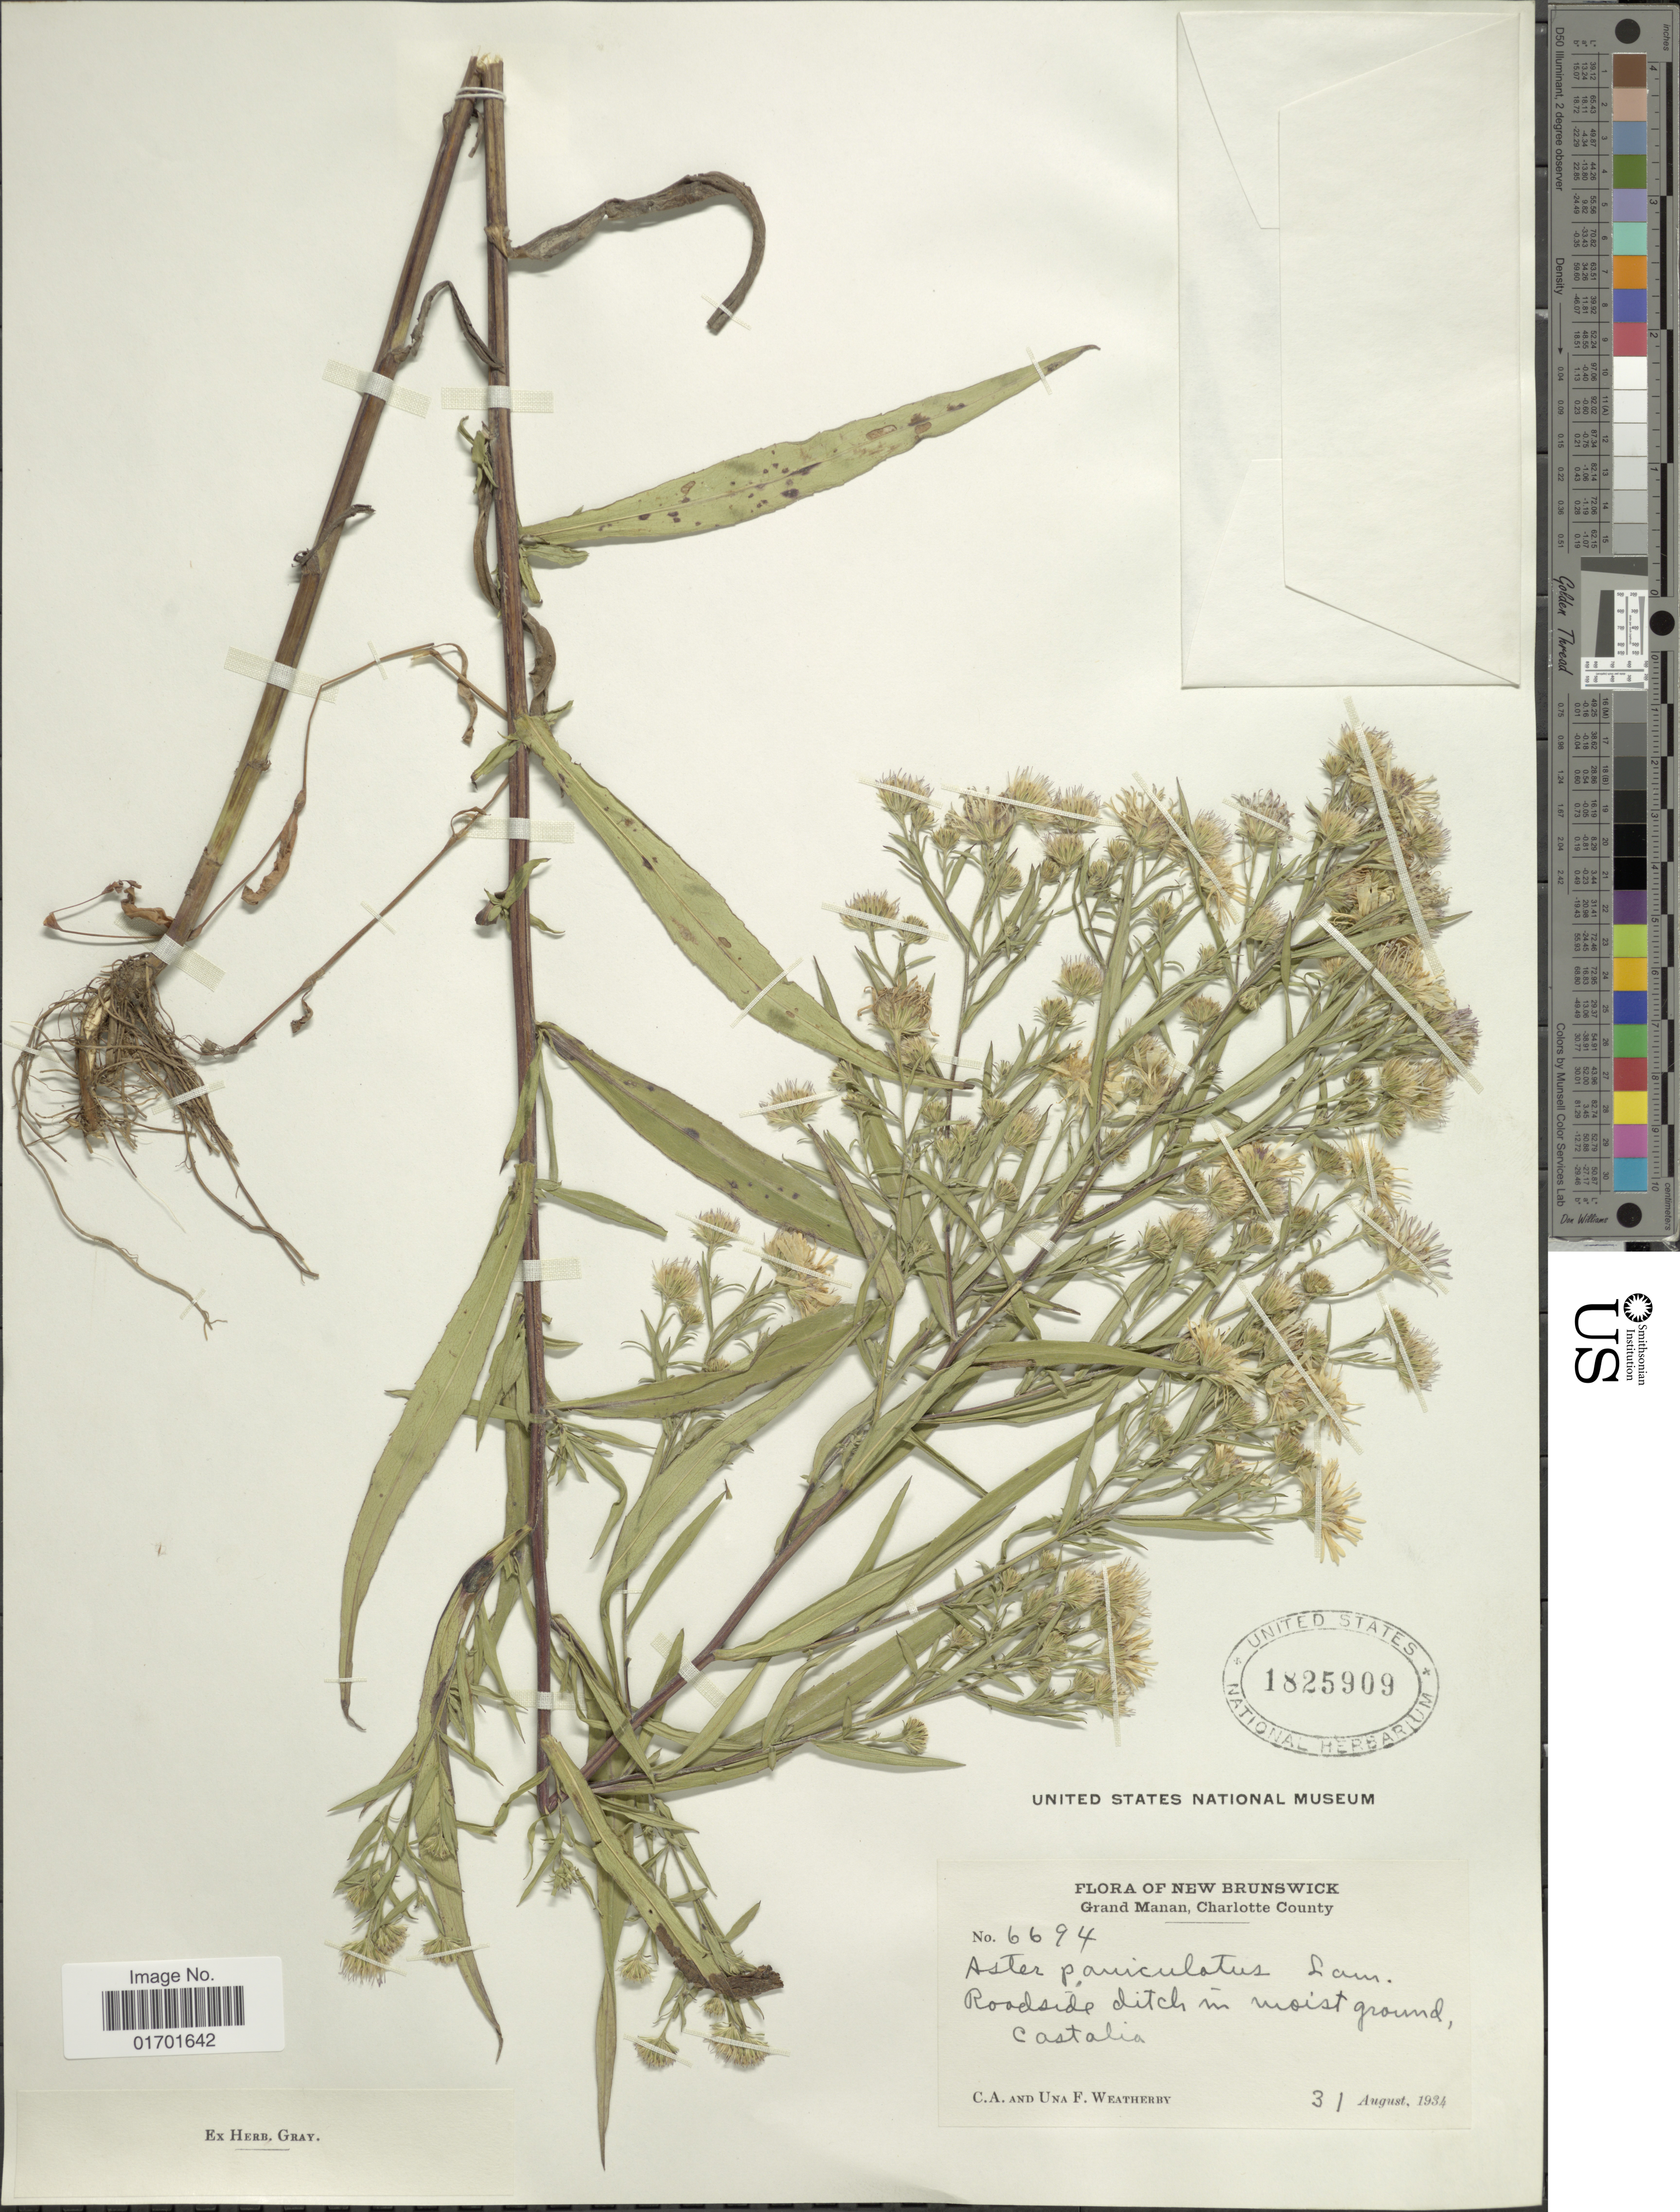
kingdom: Plantae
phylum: Tracheophyta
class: Magnoliopsida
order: Asterales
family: Asteraceae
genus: Symphyotrichum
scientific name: Symphyotrichum lanceolatum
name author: (Willd.) G.L. Nesom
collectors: C. A. Weatherby & U. Weatherby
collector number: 6694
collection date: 1934-08-31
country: Canada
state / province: New Brunswick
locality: Grand Manan, Charlotte County, Castalia.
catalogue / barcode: US 1825909